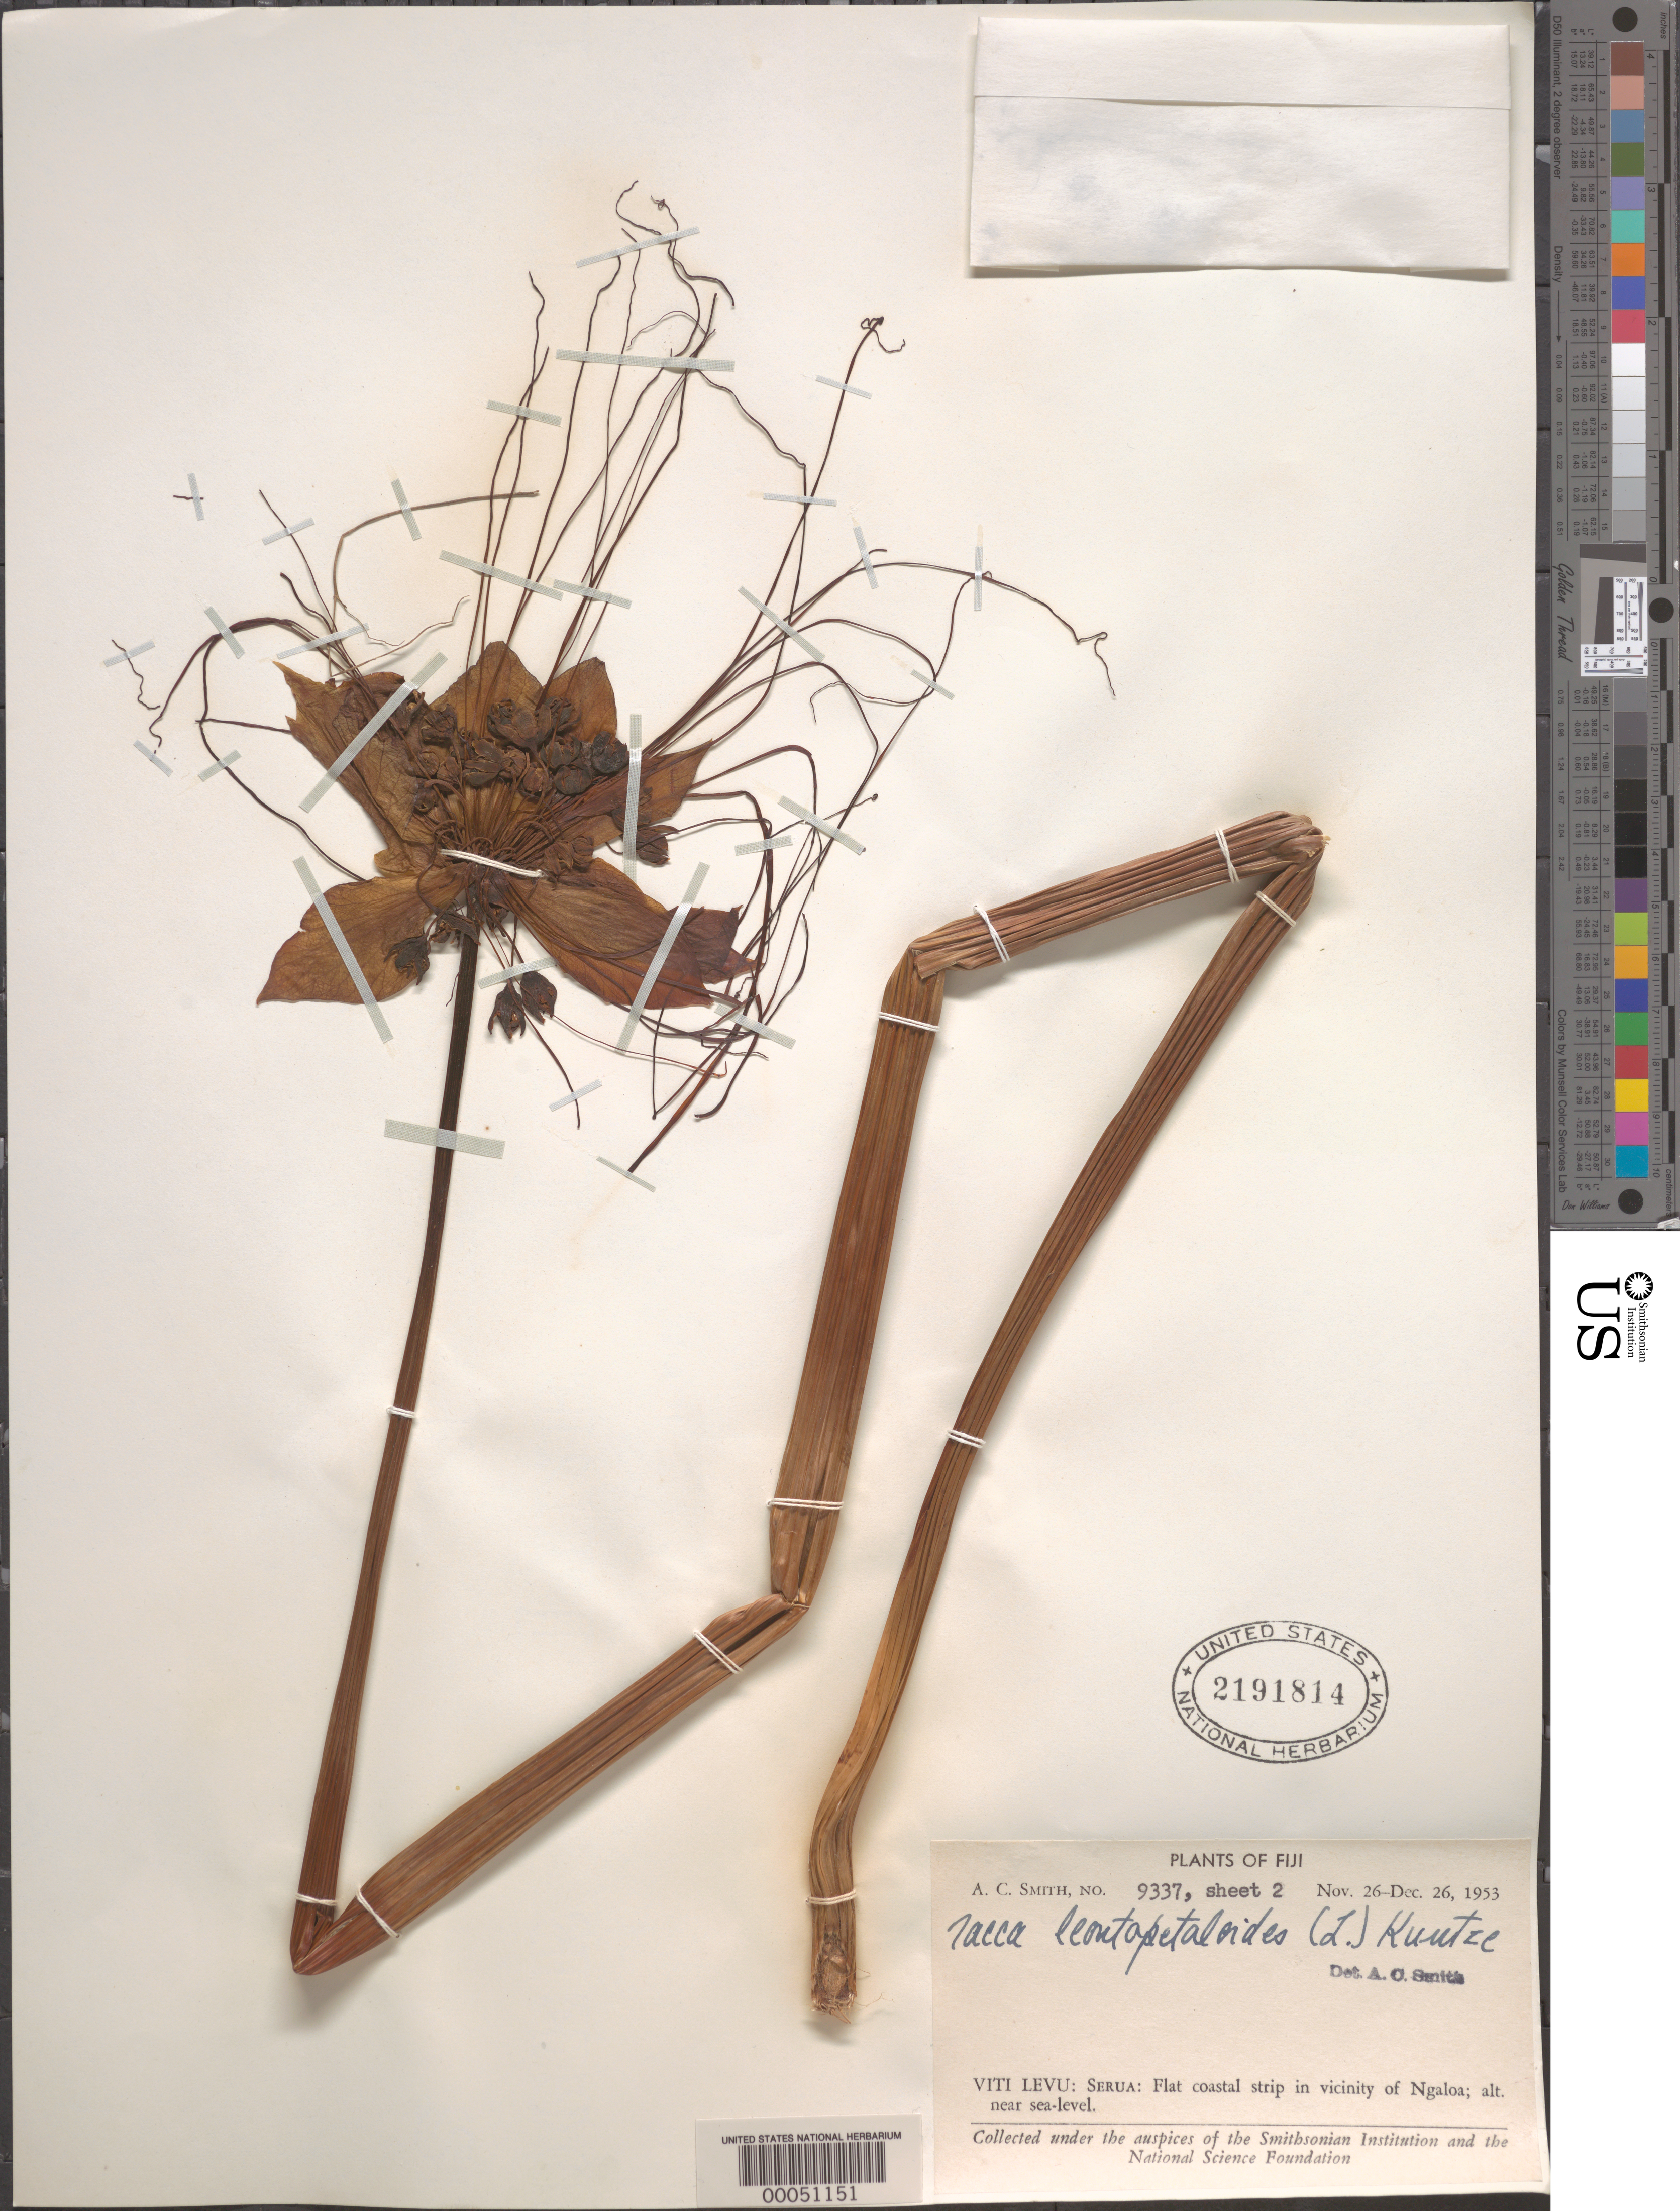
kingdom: Plantae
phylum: Tracheophyta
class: Liliopsida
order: Dioscoreales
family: Dioscoreaceae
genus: Tacca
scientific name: Tacca leontopetaloides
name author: (L.) Kuntze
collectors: A. C. Smith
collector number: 9337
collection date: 1953-11-26/1953-12-26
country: Fiji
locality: Viti Levu: Serua: Flat coastal strip in vicinity of Ngaloa.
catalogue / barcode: US 2191814